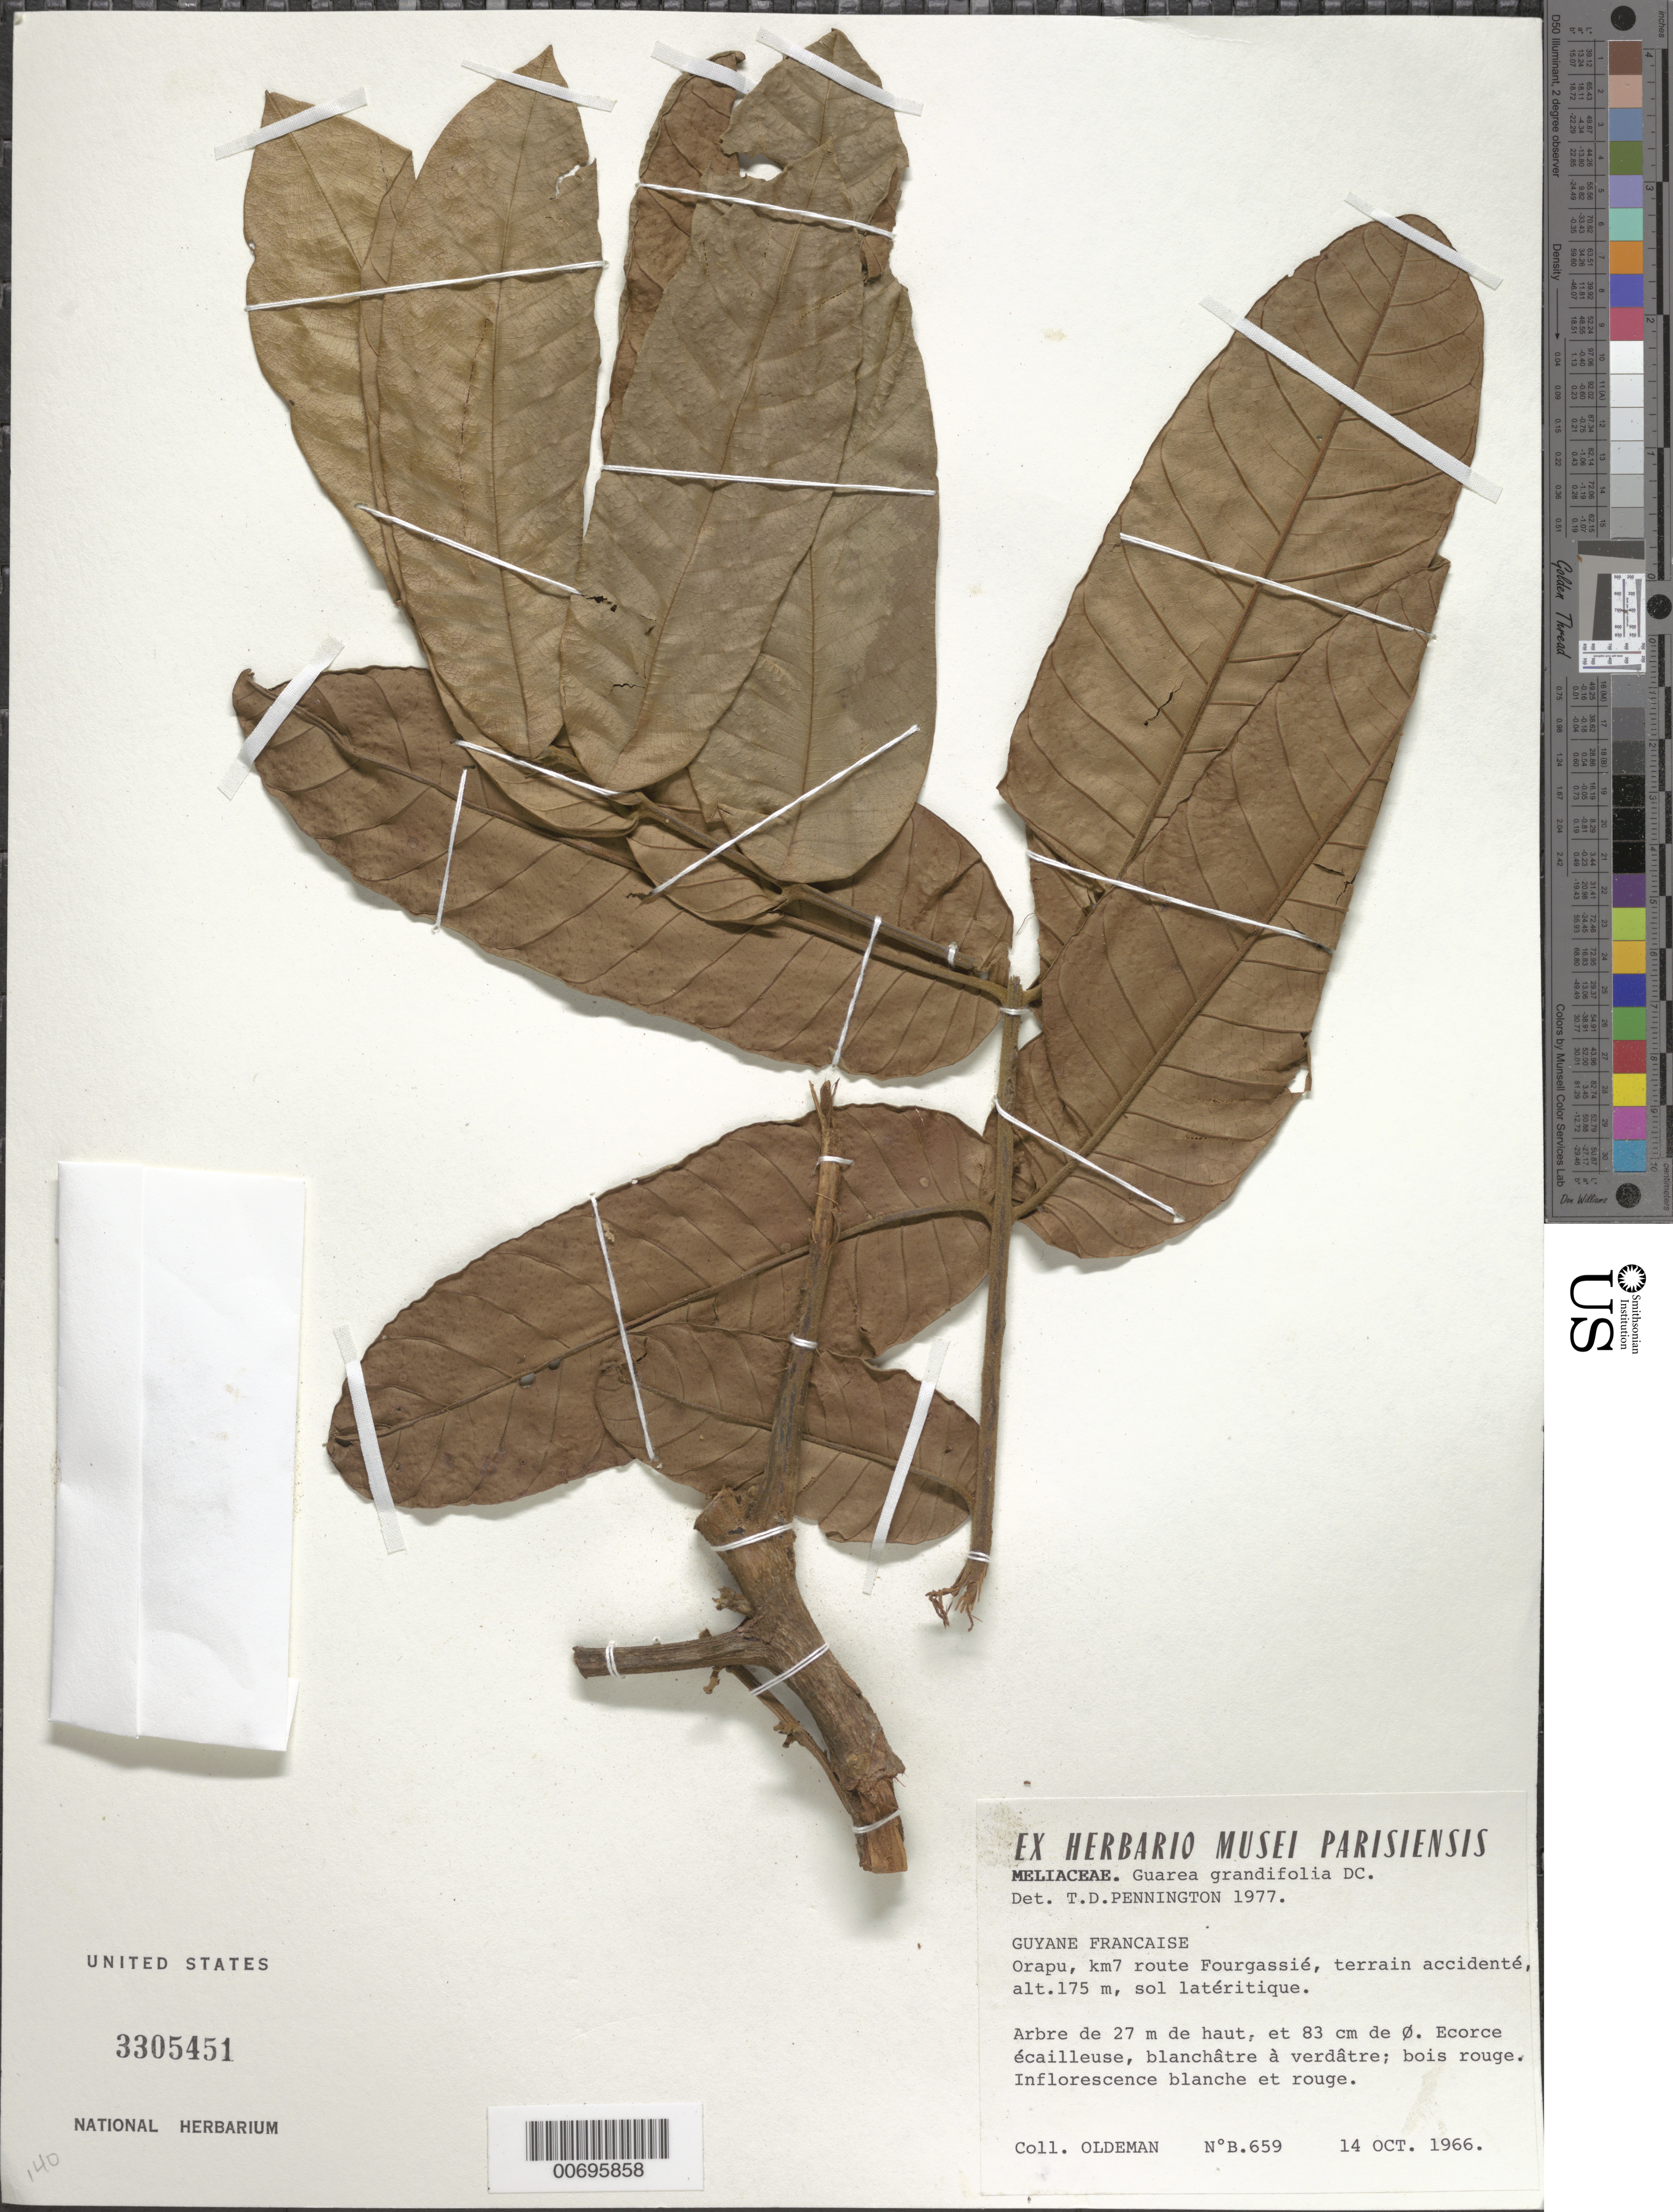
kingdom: Plantae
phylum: Tracheophyta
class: Magnoliopsida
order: Sapindales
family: Meliaceae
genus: Guarea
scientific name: Guarea grandifolia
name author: DC.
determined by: Pennington, T. D., (K)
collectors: R. Oldeman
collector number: B 659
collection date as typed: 14-Oct-66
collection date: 1966-10-14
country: French Guiana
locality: Orapu, km 7 route Fourgassié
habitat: Disturbed ground; lateritic soil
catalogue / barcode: US 3305451